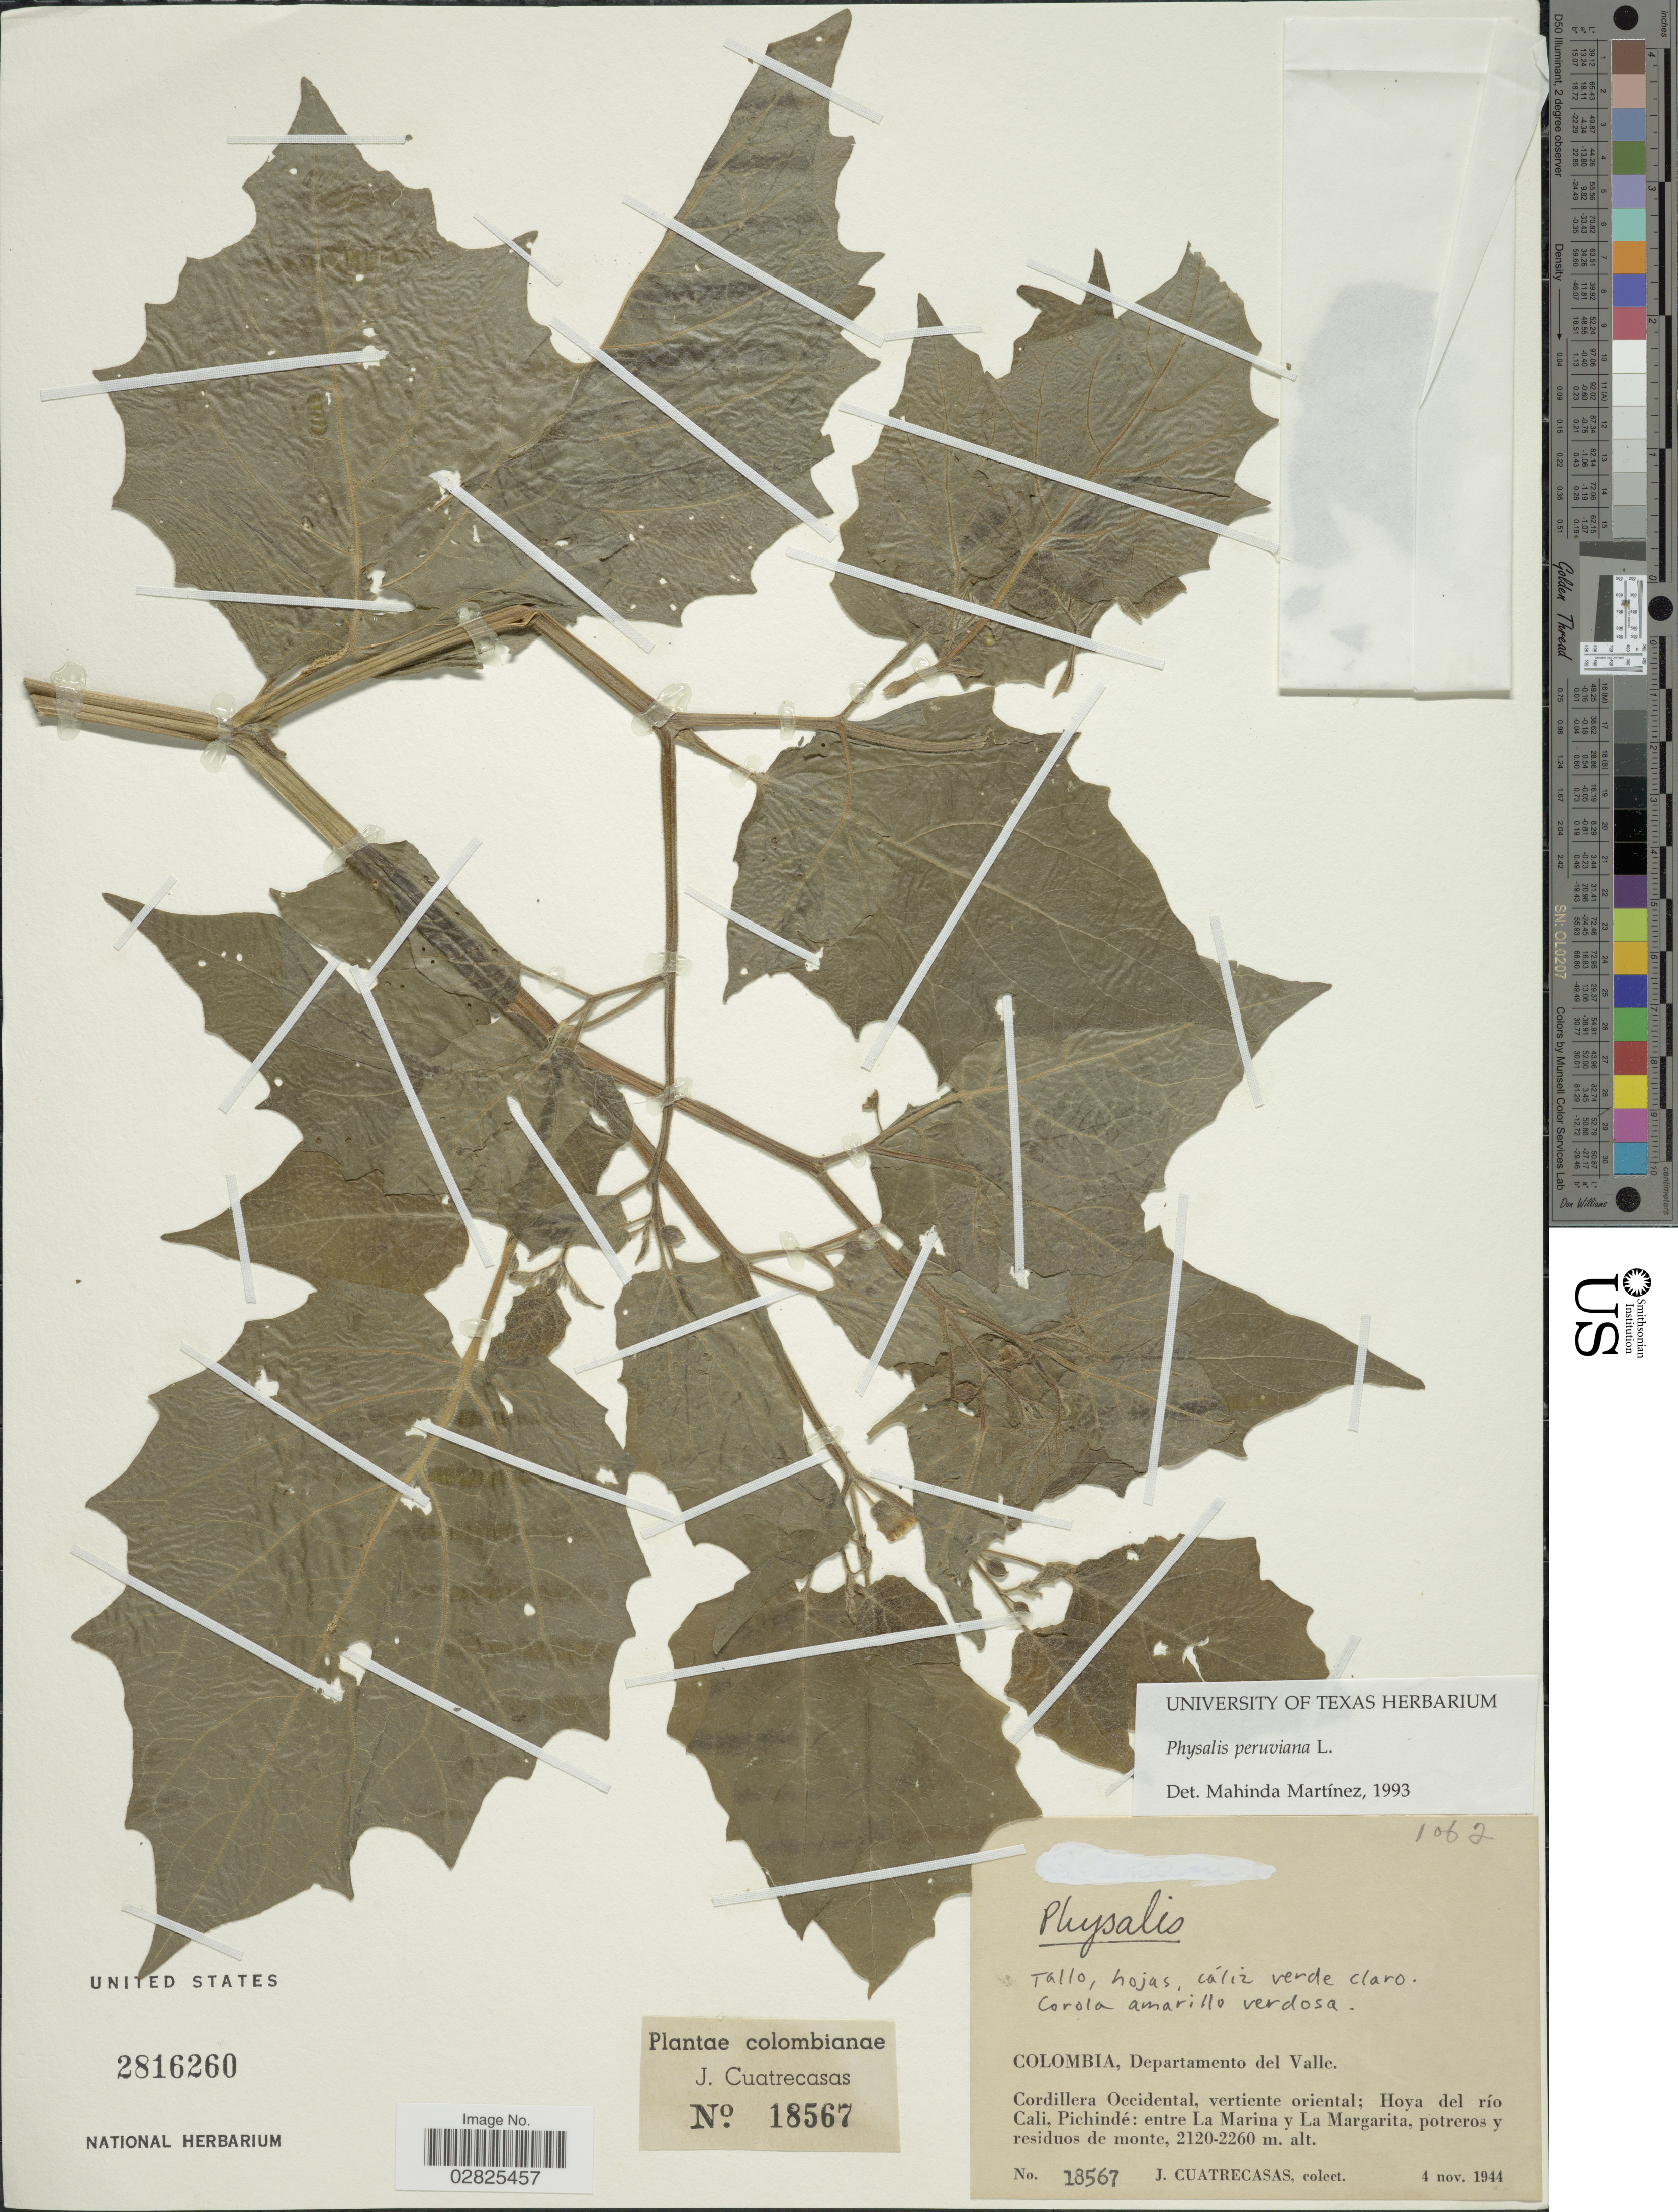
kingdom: Plantae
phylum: Tracheophyta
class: Magnoliopsida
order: Solanales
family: Solanaceae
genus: Physalis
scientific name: Physalis peruviana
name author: L.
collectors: J. Cuatrecasas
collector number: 18567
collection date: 1944-11-04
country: Colombia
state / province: Valle del Cauca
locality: Departamento del Valle. Cordillera Occidental, vertiente oriental; Hoya del río Cali, Pichindé: entre La Marina y La Margarita, potreros y residuos de monte.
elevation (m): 2120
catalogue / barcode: US 2816260